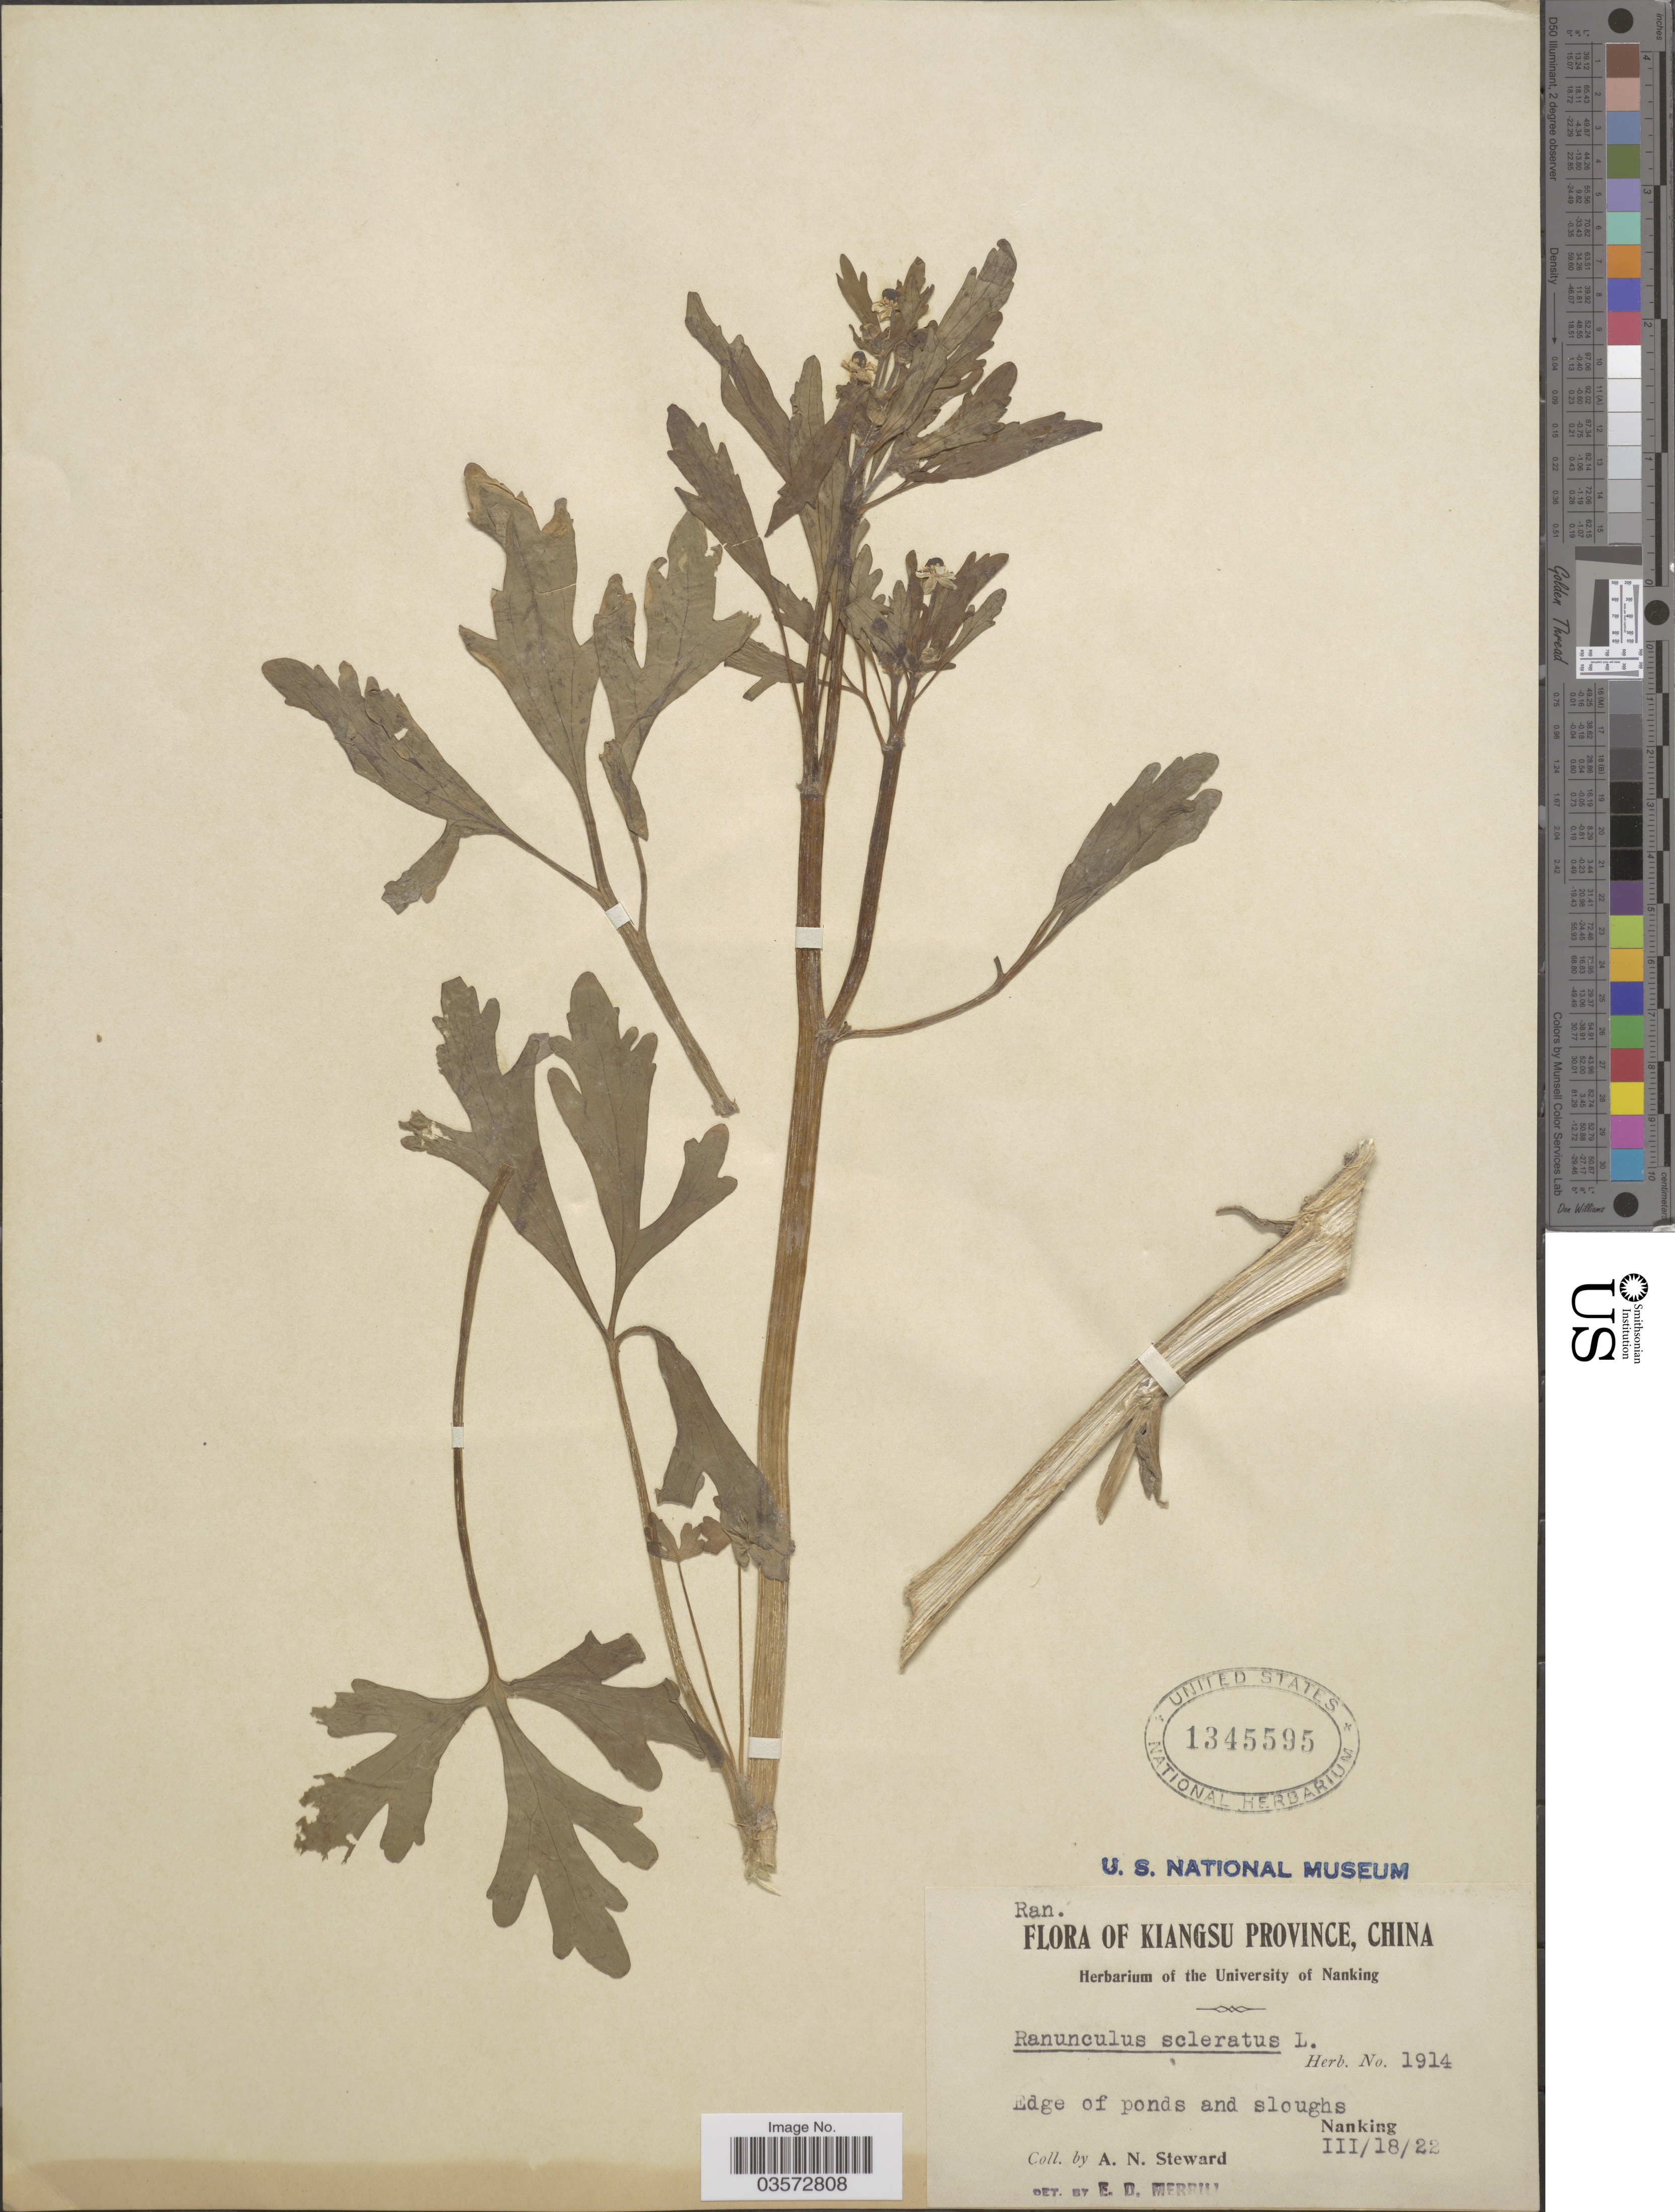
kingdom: Plantae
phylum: Tracheophyta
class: Magnoliopsida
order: Ranunculales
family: Ranunculaceae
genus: Ranunculus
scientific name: Ranunculus sceleratus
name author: L.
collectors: A. N. Steward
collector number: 1914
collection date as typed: Transcribed d/m/y: 18/3/22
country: China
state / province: Jiangsu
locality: Kiangsu Province. Nanking.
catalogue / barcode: US 1345595